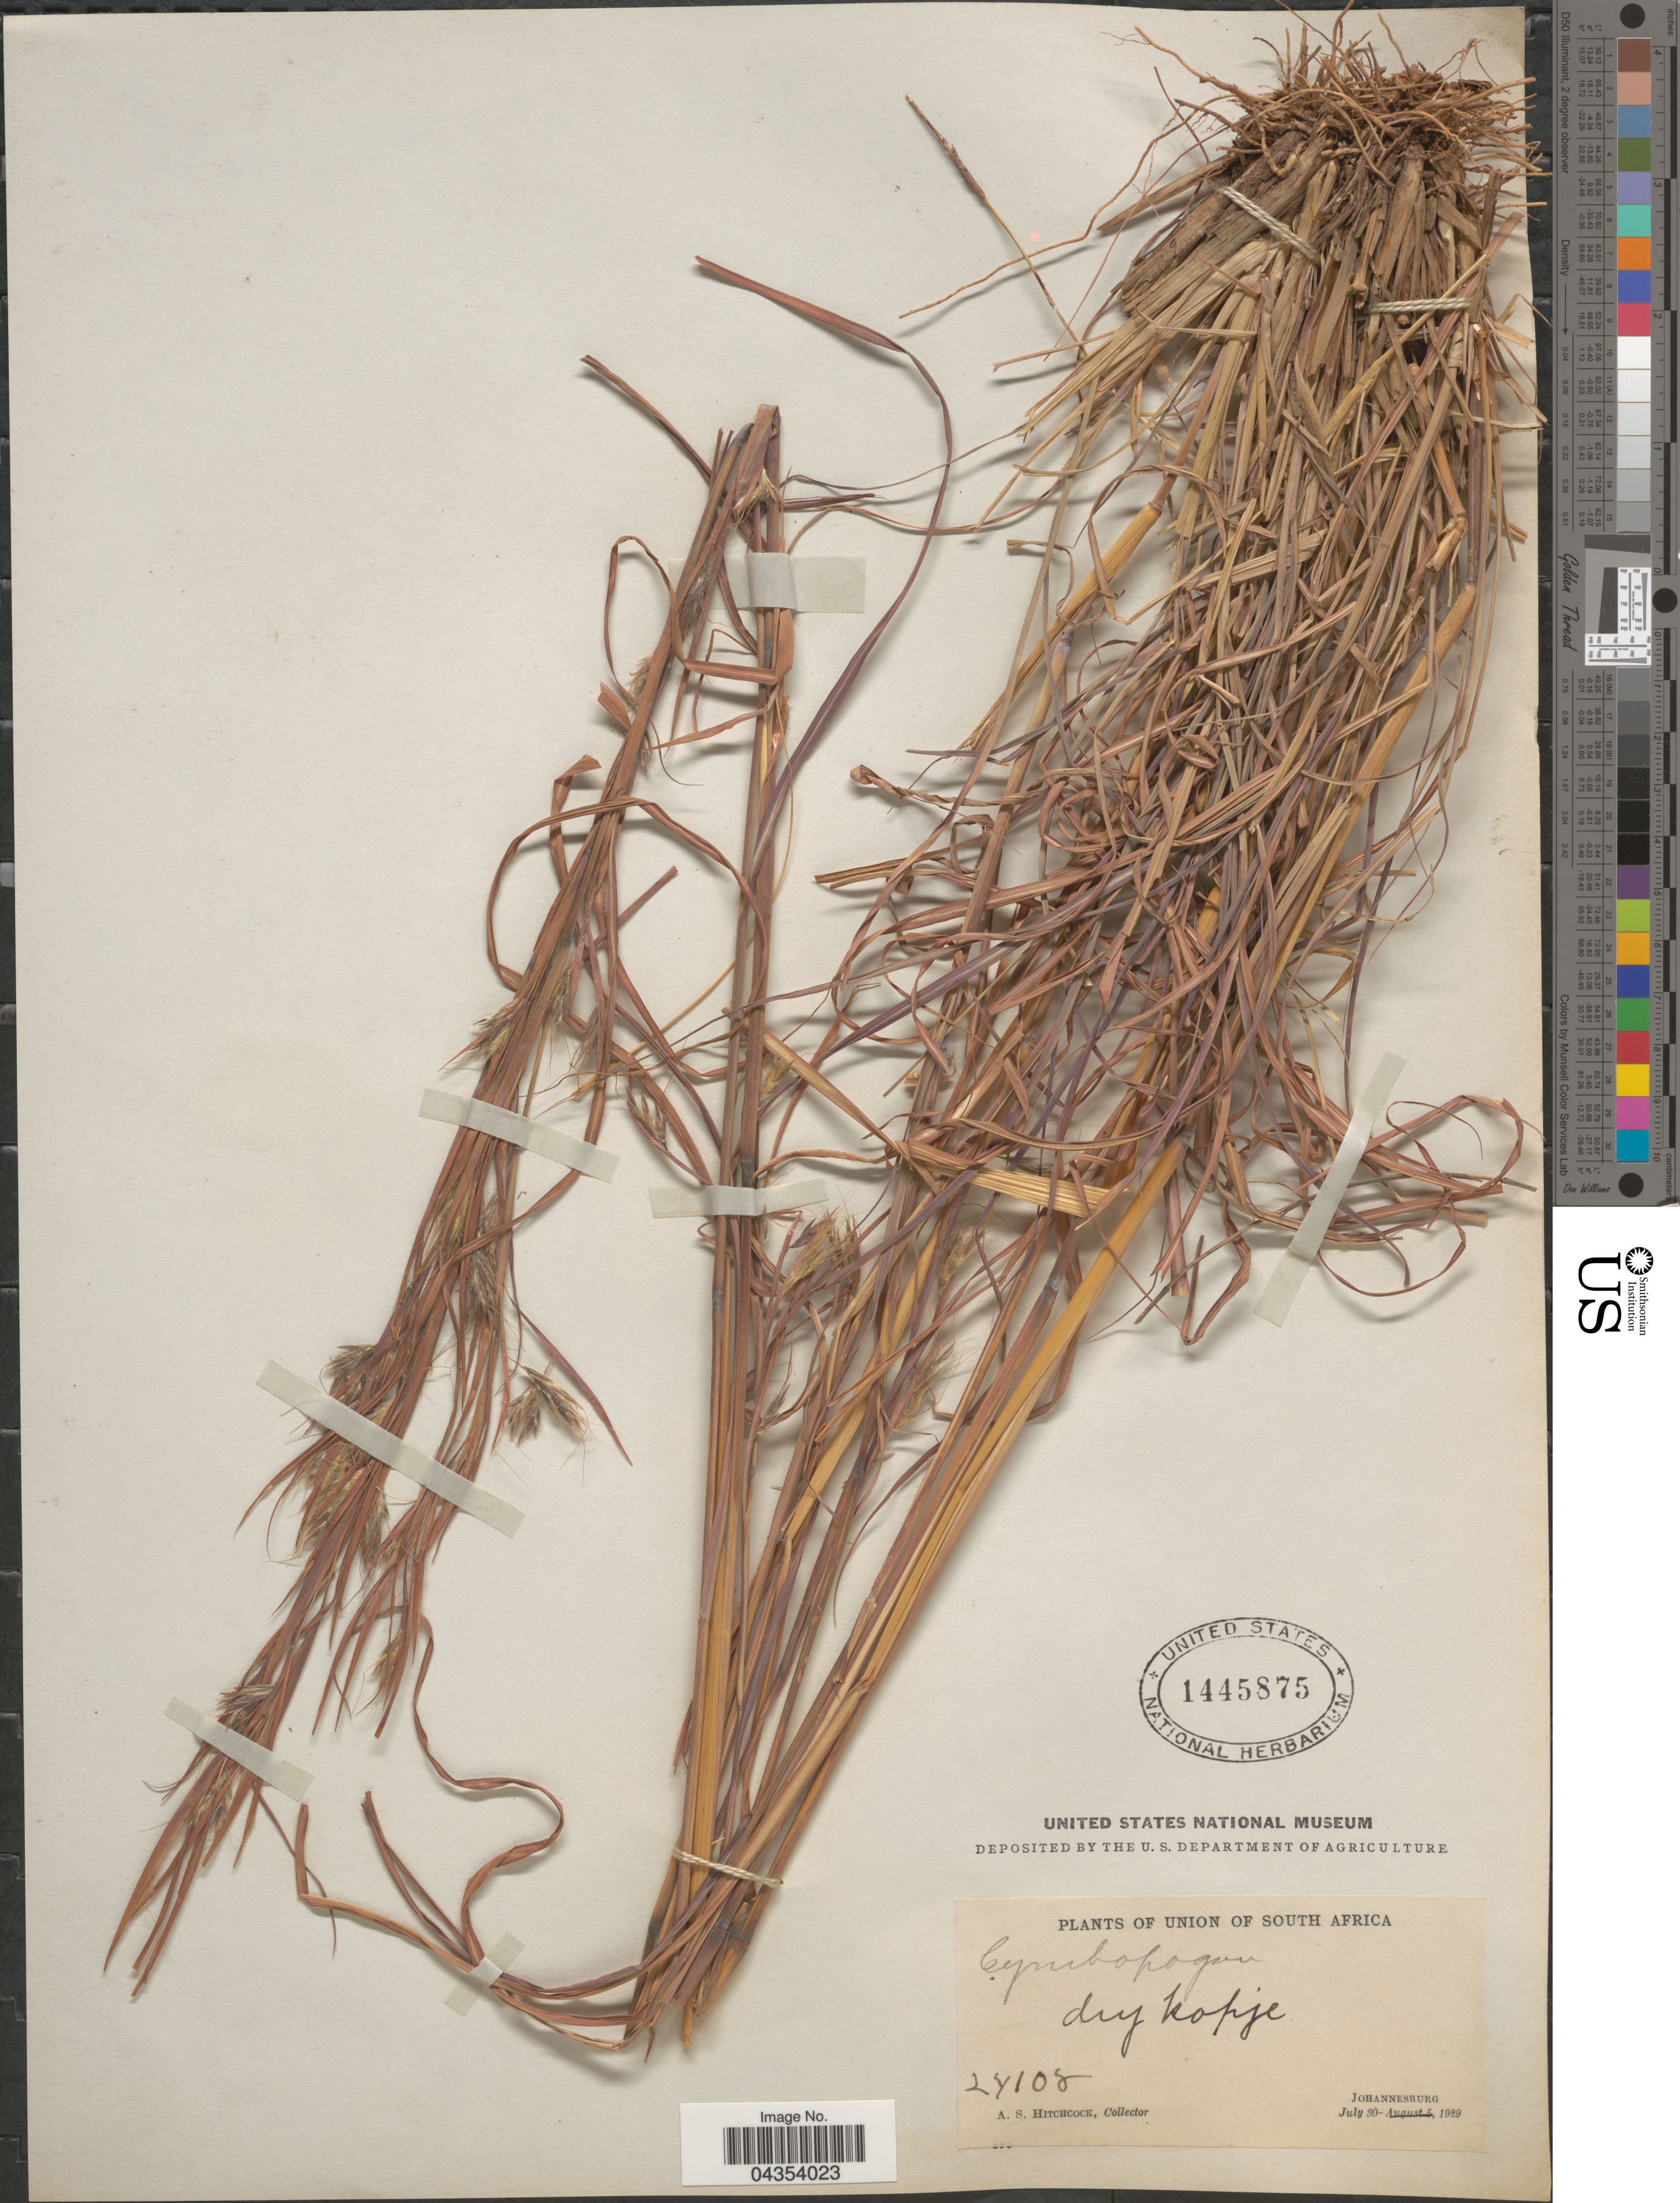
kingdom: Plantae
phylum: Tracheophyta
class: Liliopsida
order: Poales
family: Poaceae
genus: Hyparrhenia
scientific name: Hyparrhenia sp.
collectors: A. S. Hitchcock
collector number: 24108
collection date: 1929-07-30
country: South Africa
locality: Union Of South Africa. Johannesburg.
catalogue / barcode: US 1445875